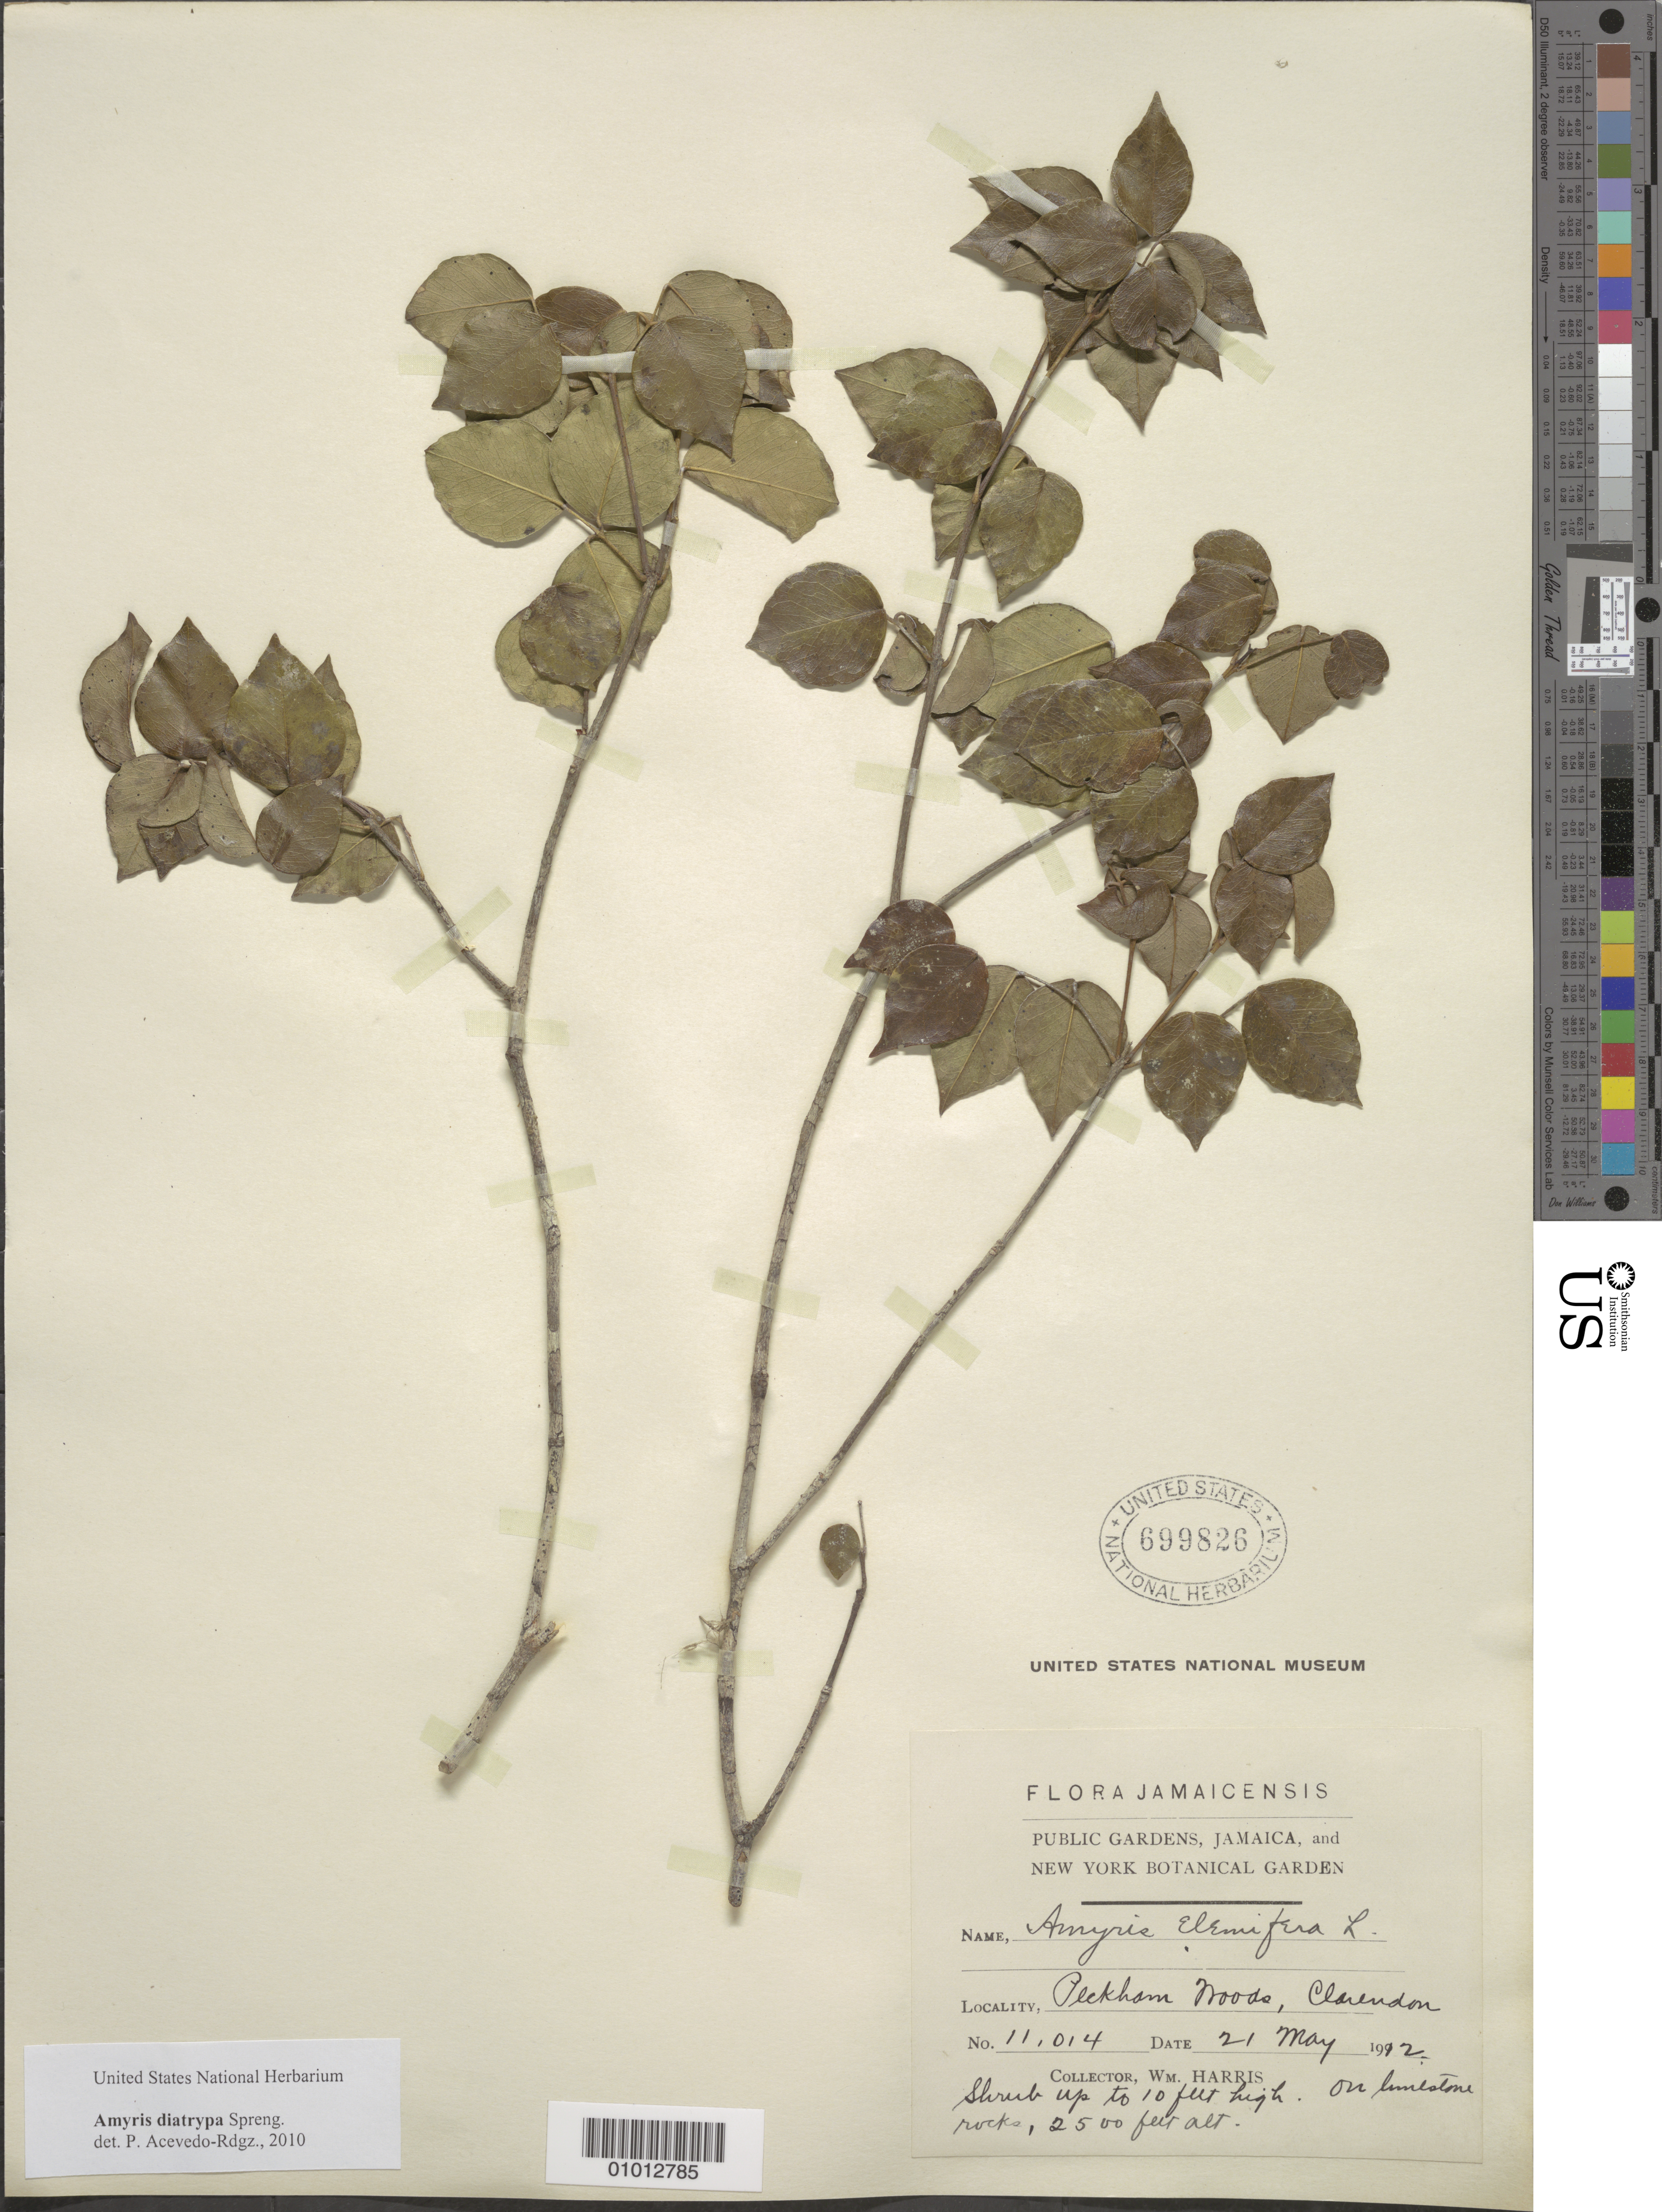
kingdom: Plantae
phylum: Tracheophyta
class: Magnoliopsida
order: Sapindales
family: Rutaceae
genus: Amyris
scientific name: Amyris diatrypa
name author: Spreng.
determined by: Acevedo-Rodríguez, P., (BOT), Smithsonian Institution - National Museum of Natural History (UNITED STATES)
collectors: W. Harris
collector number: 11014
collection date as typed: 21 May 1912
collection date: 1912-05-21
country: Jamaica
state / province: Clarendon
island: Jamaica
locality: Peckham Woods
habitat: On limestone rocks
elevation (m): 762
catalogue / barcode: US 699826